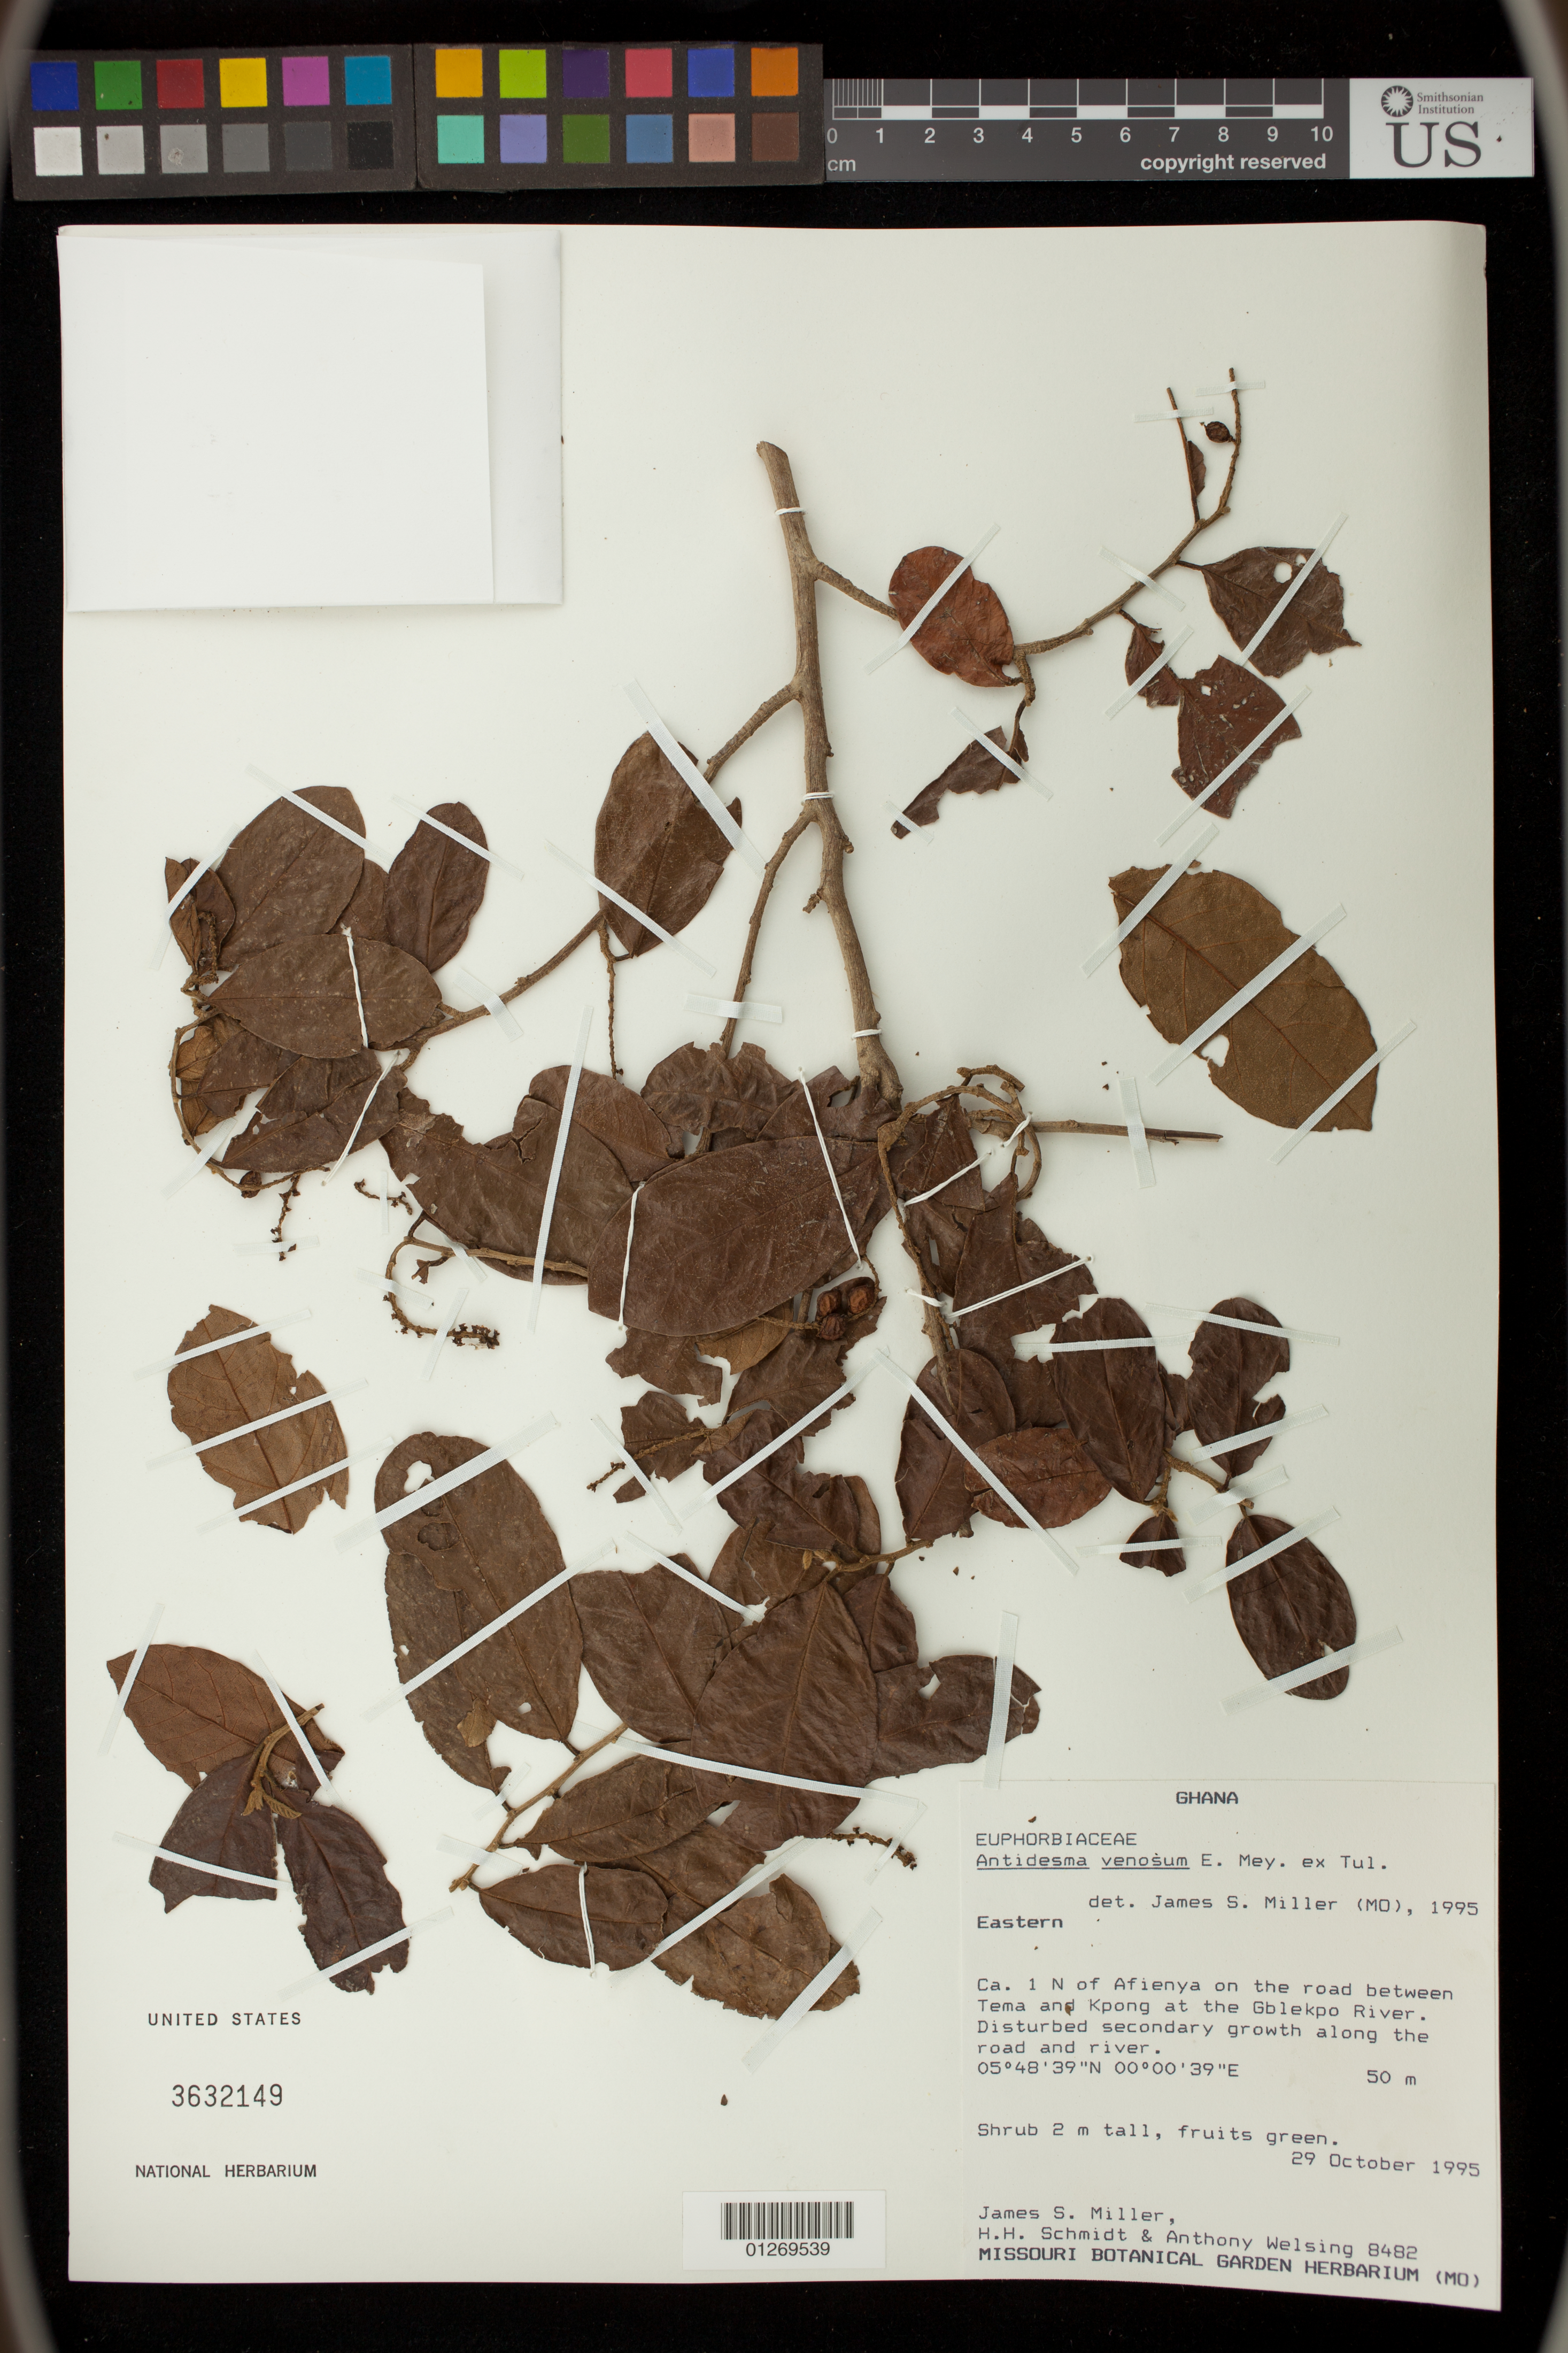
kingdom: Plantae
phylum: Tracheophyta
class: Magnoliopsida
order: Malpighiales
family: Phyllanthaceae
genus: Antidesma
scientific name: Antidesma venosum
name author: E. Mey. ex Tul.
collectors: J. S. Miller, H. H. Schmidt & A. Welsing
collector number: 8482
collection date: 1995-10-29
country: Ghana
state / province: Eastern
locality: Ca. 1 N of Afienya on the road between Tema and Kpong at the Gblekpo River.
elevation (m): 50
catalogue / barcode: US 3632149